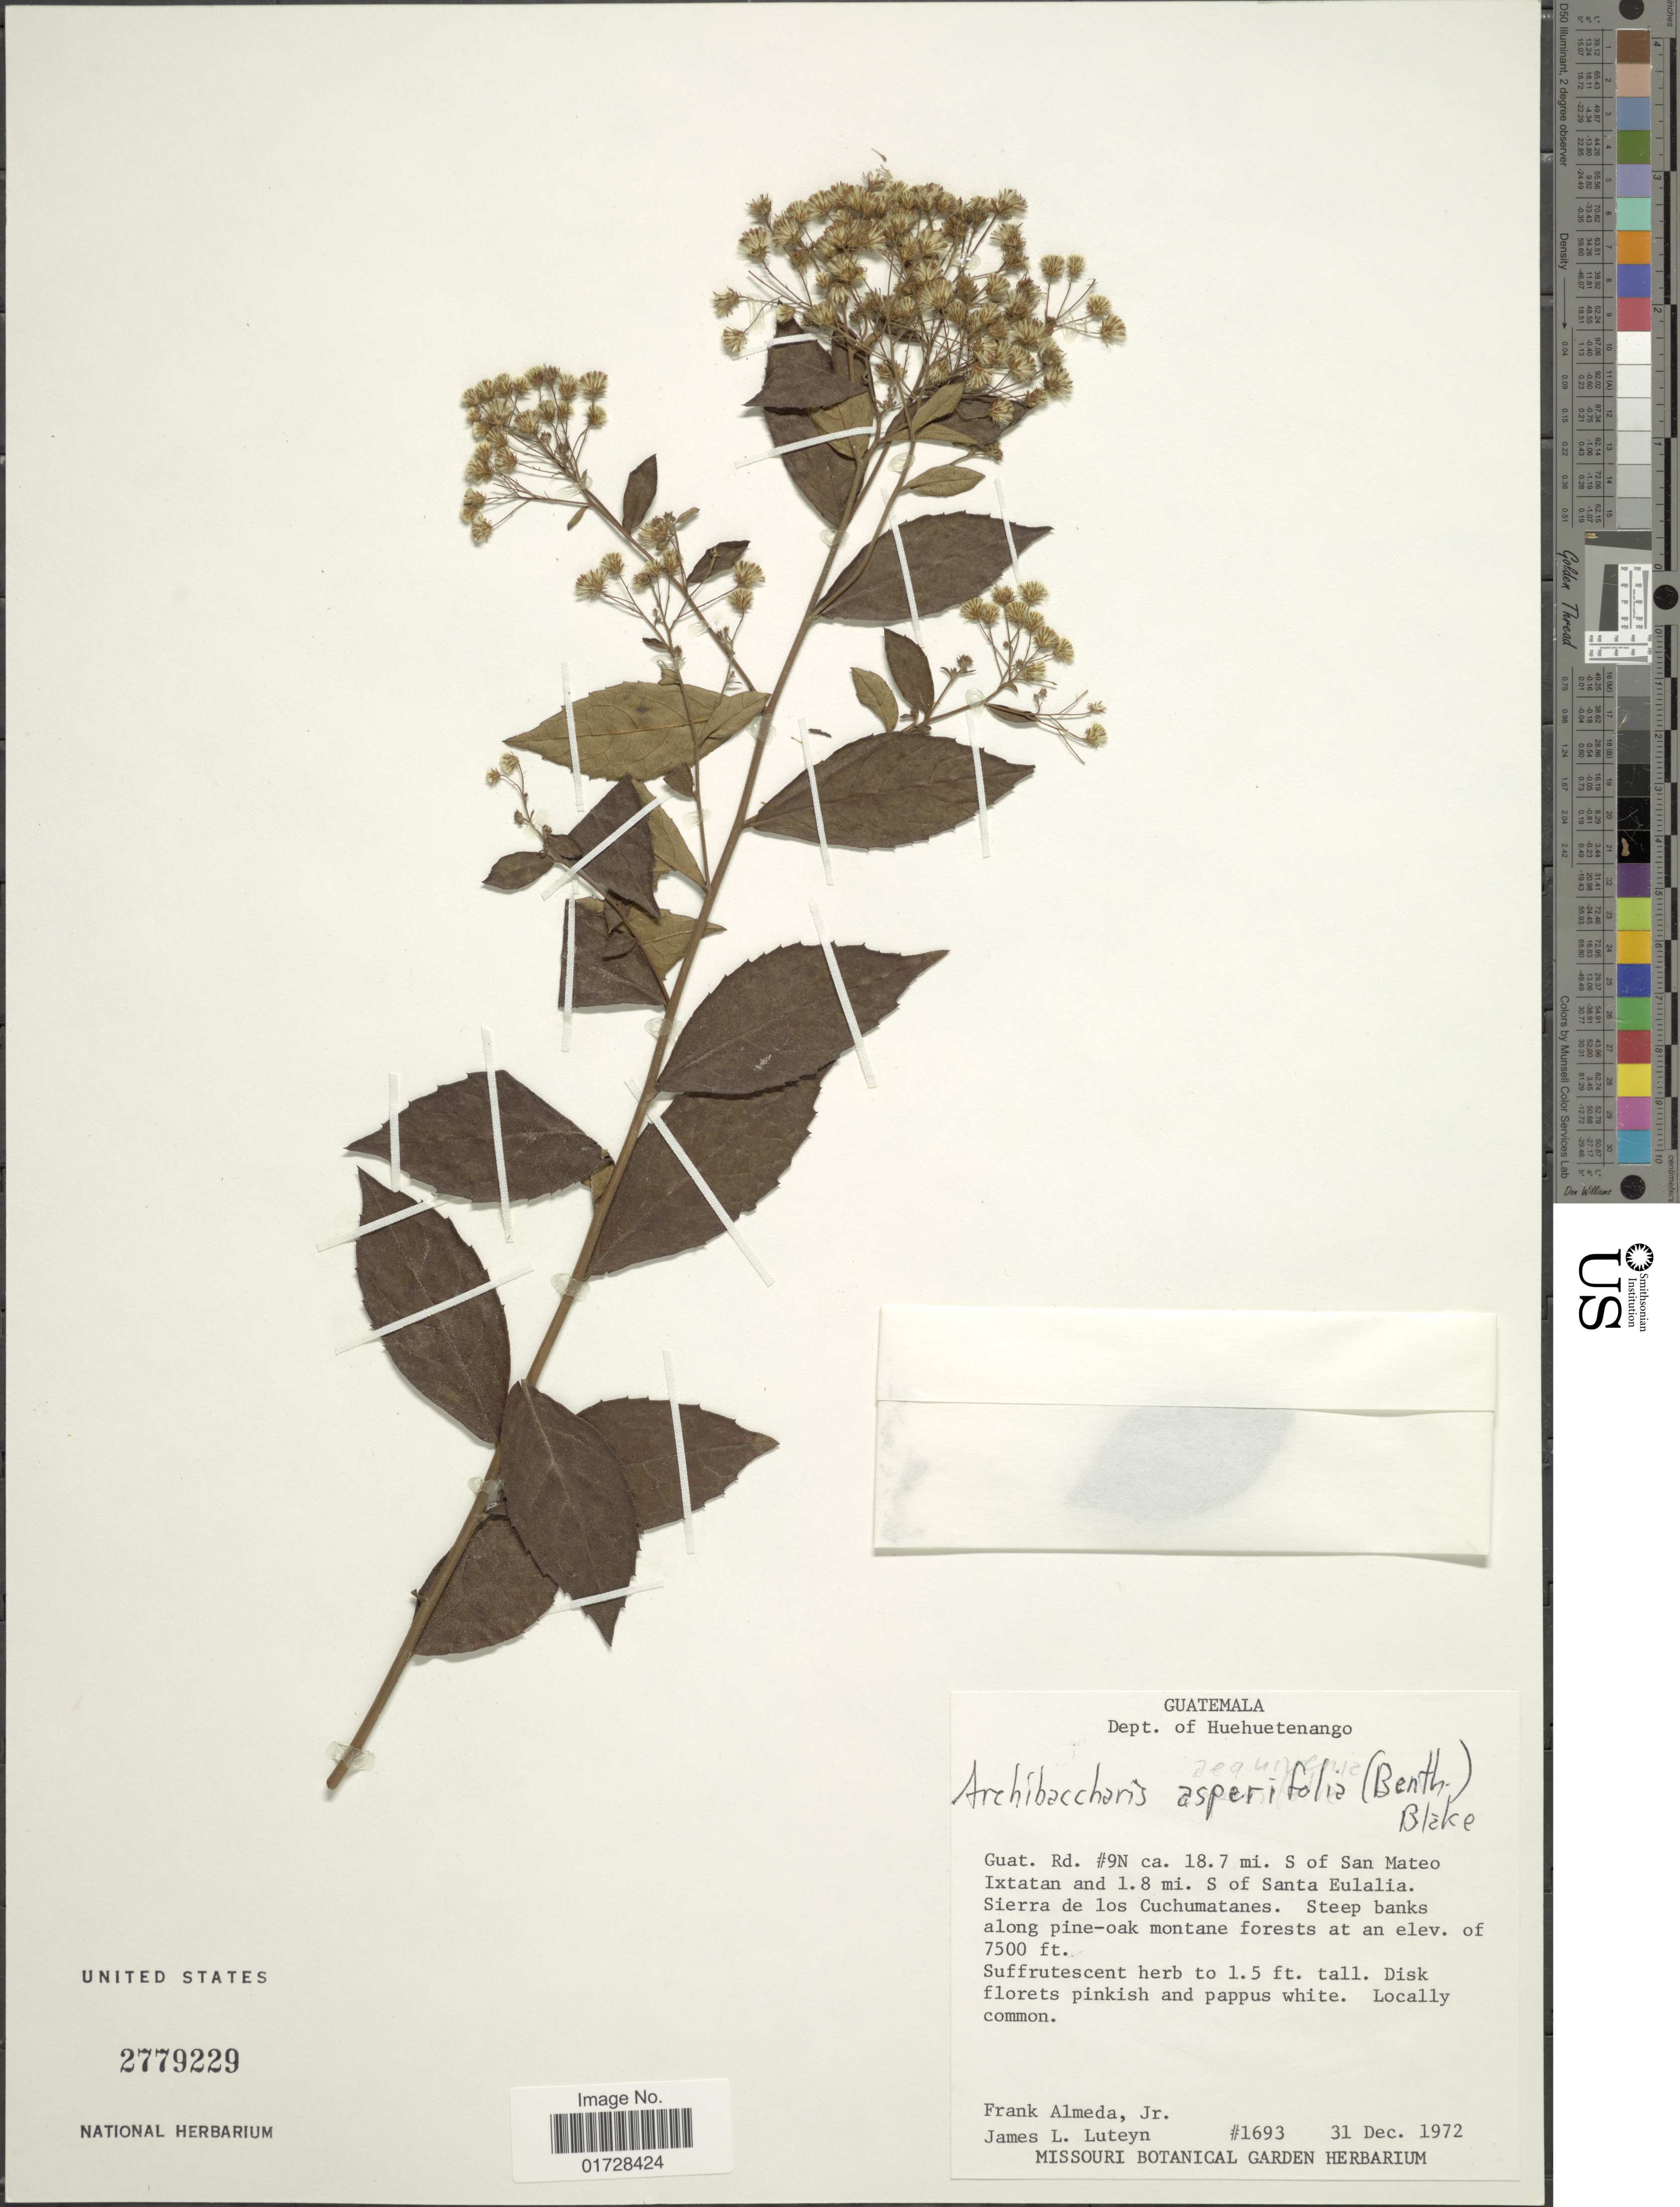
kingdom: Plantae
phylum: Tracheophyta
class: Magnoliopsida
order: Asterales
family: Asteraceae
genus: Archibaccharis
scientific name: Archibaccharis asperifolia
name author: (Benth.) S.F. Blake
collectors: F. Almeda & J. L. Luteyn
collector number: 1693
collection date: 1972-12-31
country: Guatemala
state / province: Huehuetenango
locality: Guat. Rd. #9N ca 18.7 mi S of San Mateo Ixtatan and 1.8 mi S of Santa Eulalia, Sierra de los Cuchumatanes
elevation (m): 2286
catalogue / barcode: US 2779229